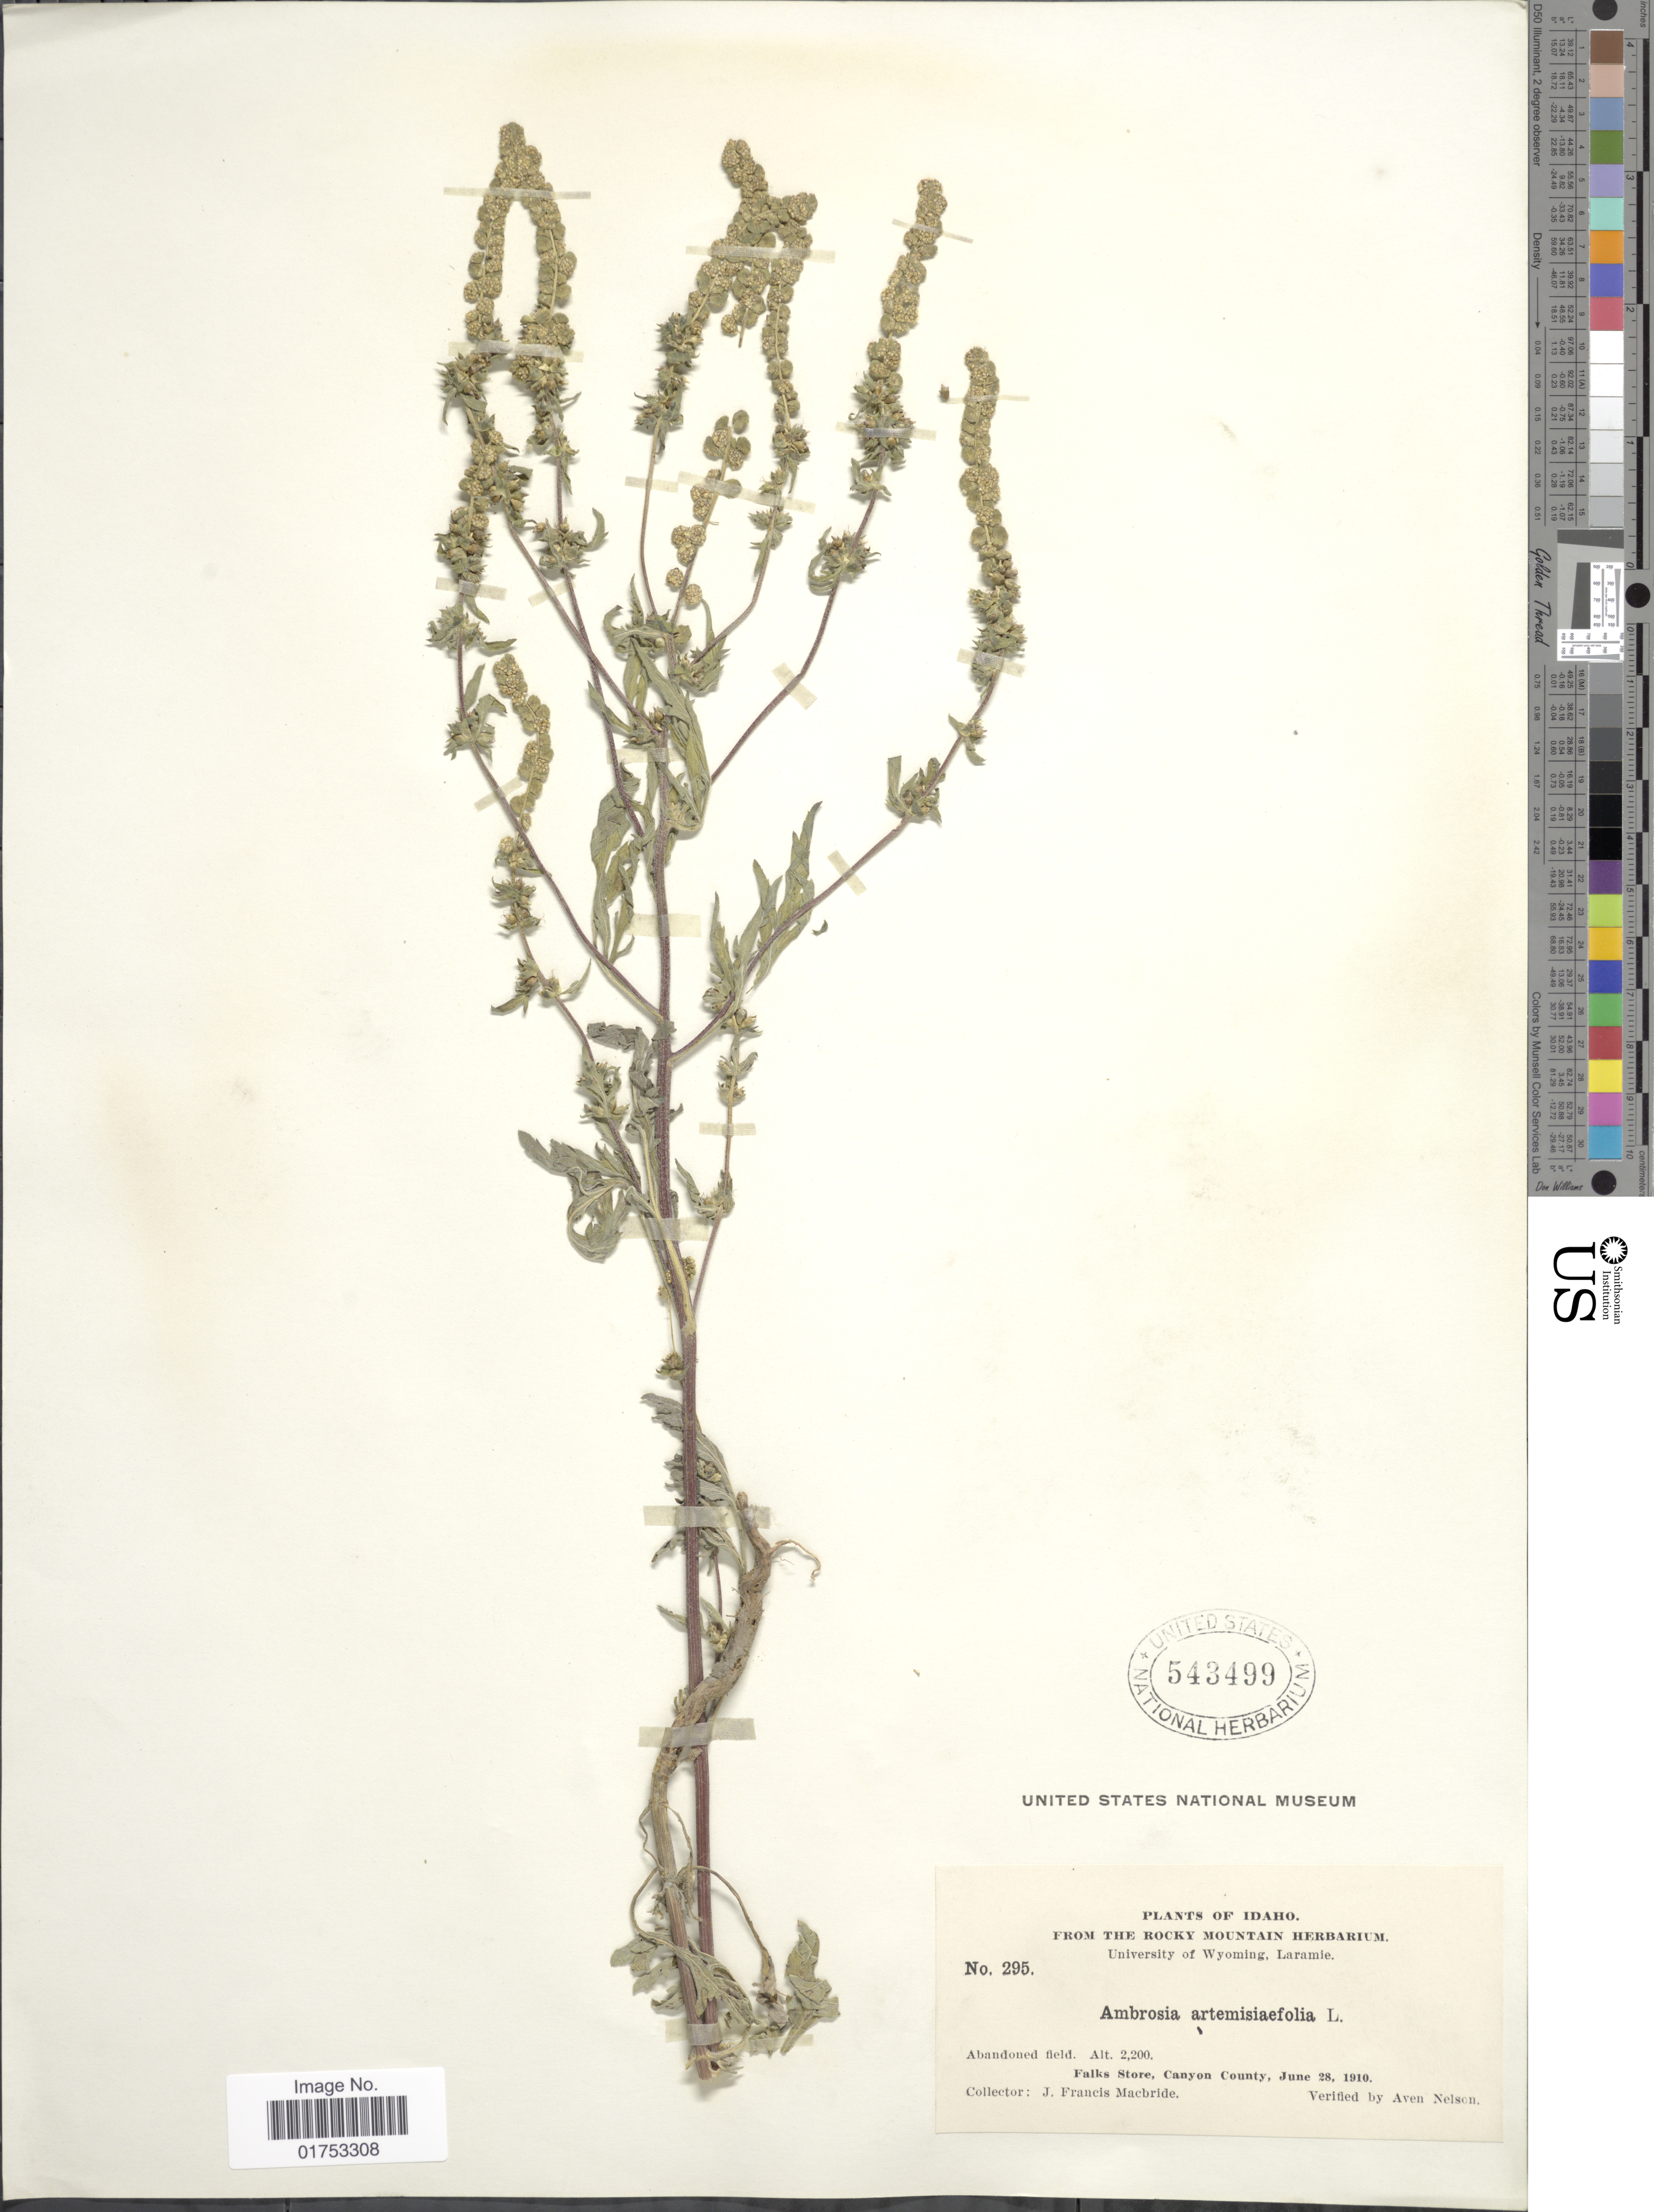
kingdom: Plantae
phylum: Tracheophyta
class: Magnoliopsida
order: Asterales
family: Asteraceae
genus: Ambrosia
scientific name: Ambrosia artemisiifolia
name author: L.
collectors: J. F. Macbride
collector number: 295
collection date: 1910-06-28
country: United States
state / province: Idaho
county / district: Canyon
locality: Falk's Store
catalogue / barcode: US 543499